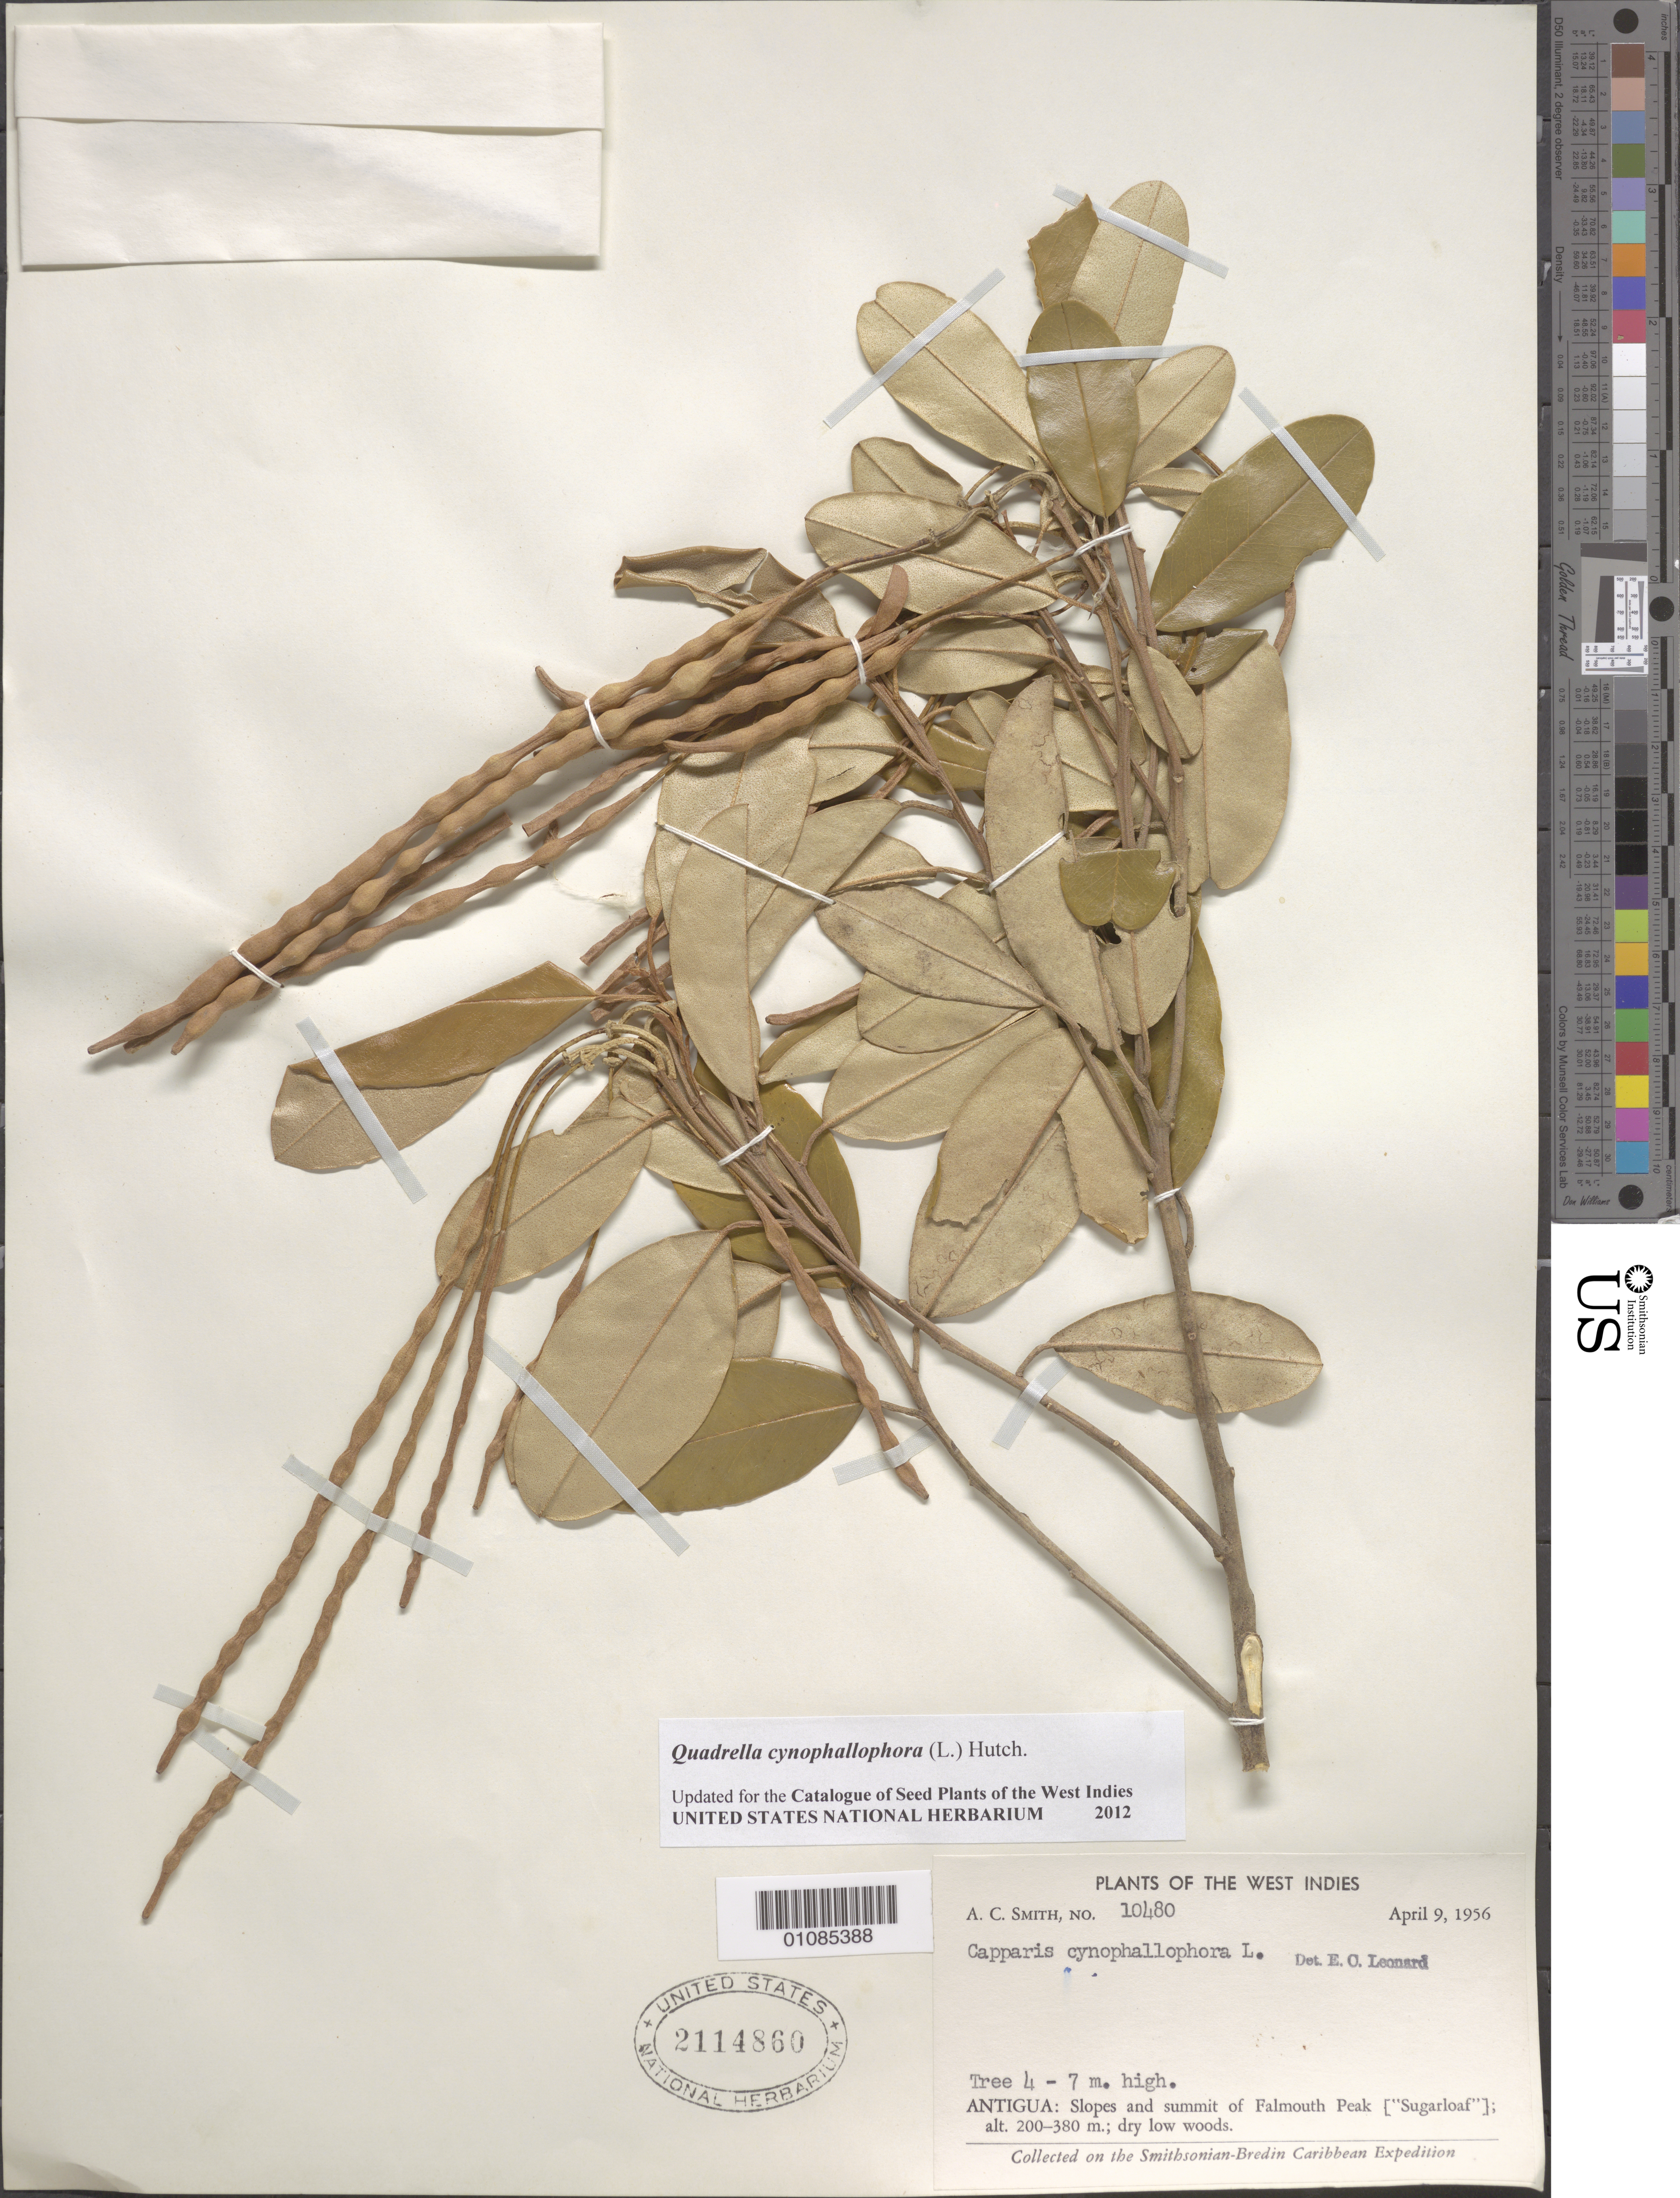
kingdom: Plantae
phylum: Tracheophyta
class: Magnoliopsida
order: Brassicales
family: Capparaceae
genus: Quadrella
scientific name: Quadrella cynophallophora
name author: (L.) Hutch.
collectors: A. C. Smith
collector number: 10480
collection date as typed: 09 Apr 1956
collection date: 1956-04-09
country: Antigua and Barbuda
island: Antigua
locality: Slopes and summit of Falmouth Peak ("Sugarloaf").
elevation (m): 200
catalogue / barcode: US 2114860